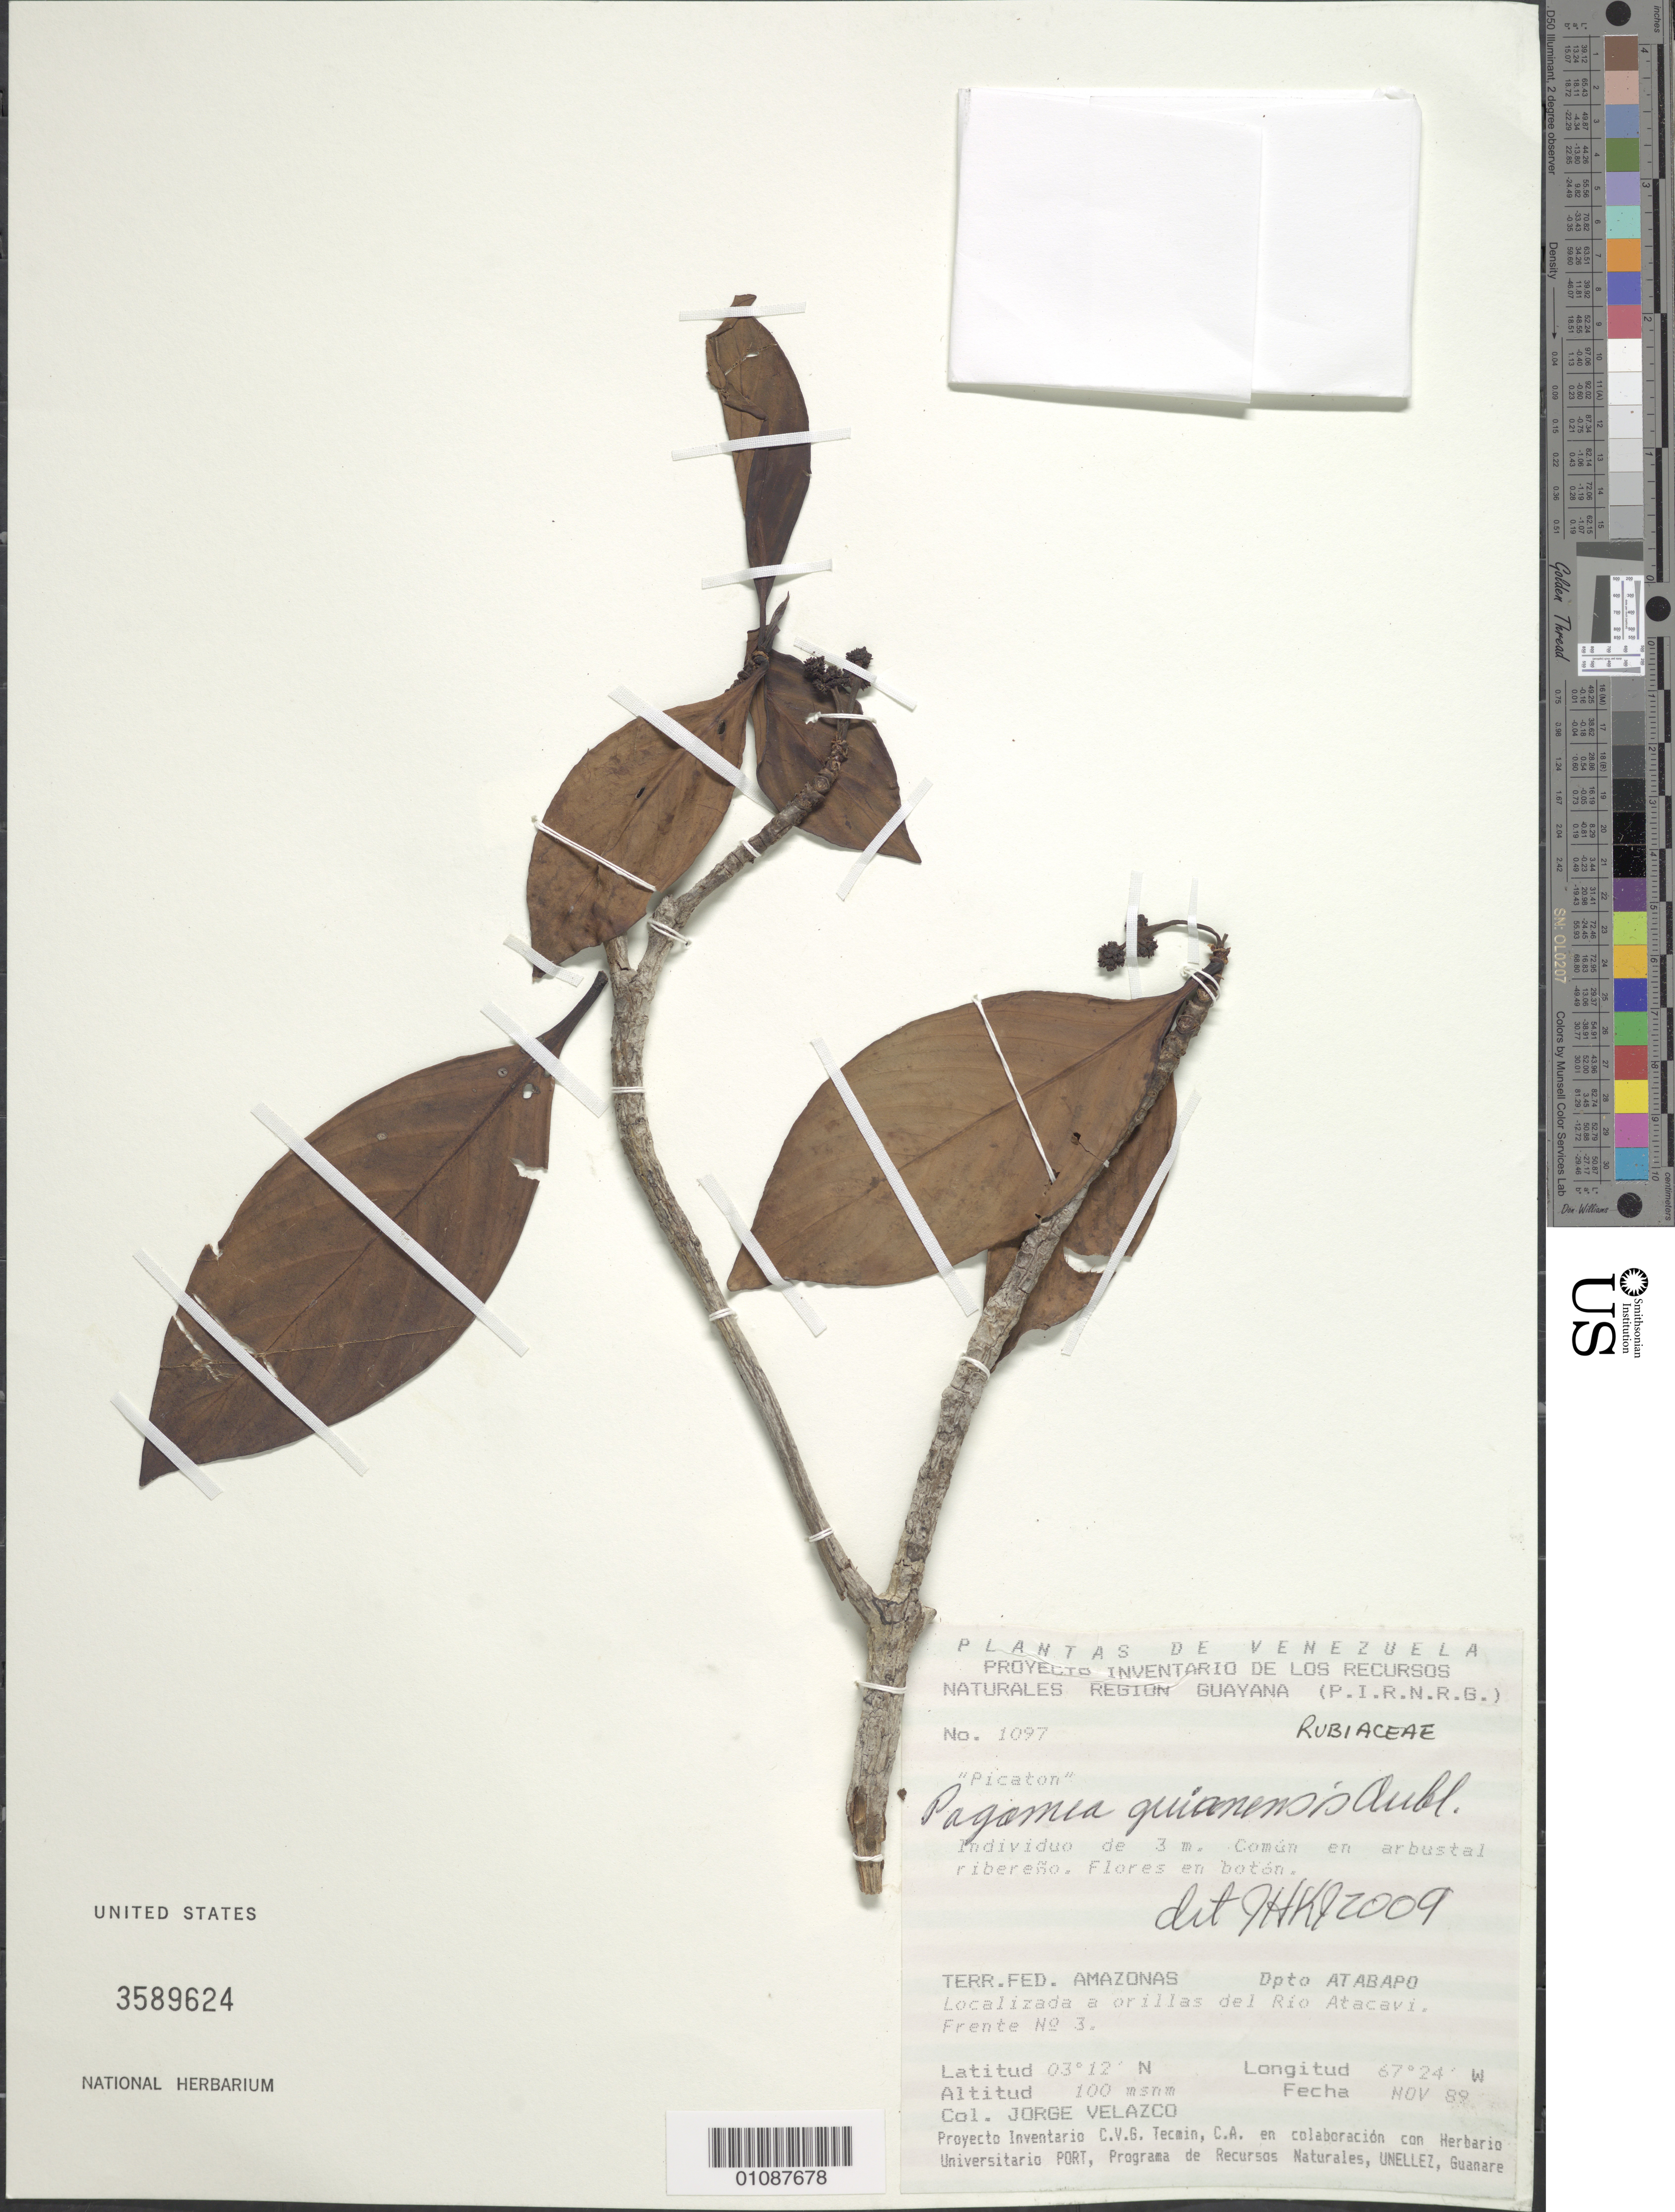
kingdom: Plantae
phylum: Tracheophyta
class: Magnoliopsida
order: Gentianales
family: Rubiaceae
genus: Pagamea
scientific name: Pagamea guianensis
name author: Aubl.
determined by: Kirkbride, J. H.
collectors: J. Velazco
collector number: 1097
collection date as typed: Nov-89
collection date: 1989-11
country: Venezuela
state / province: Amazonas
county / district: Atabapo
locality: Laja Cúcuta. En el Rio Atacavi. Pica 1. Frente No. 3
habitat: Arbustal ribereno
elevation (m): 100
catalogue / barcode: US 3589624